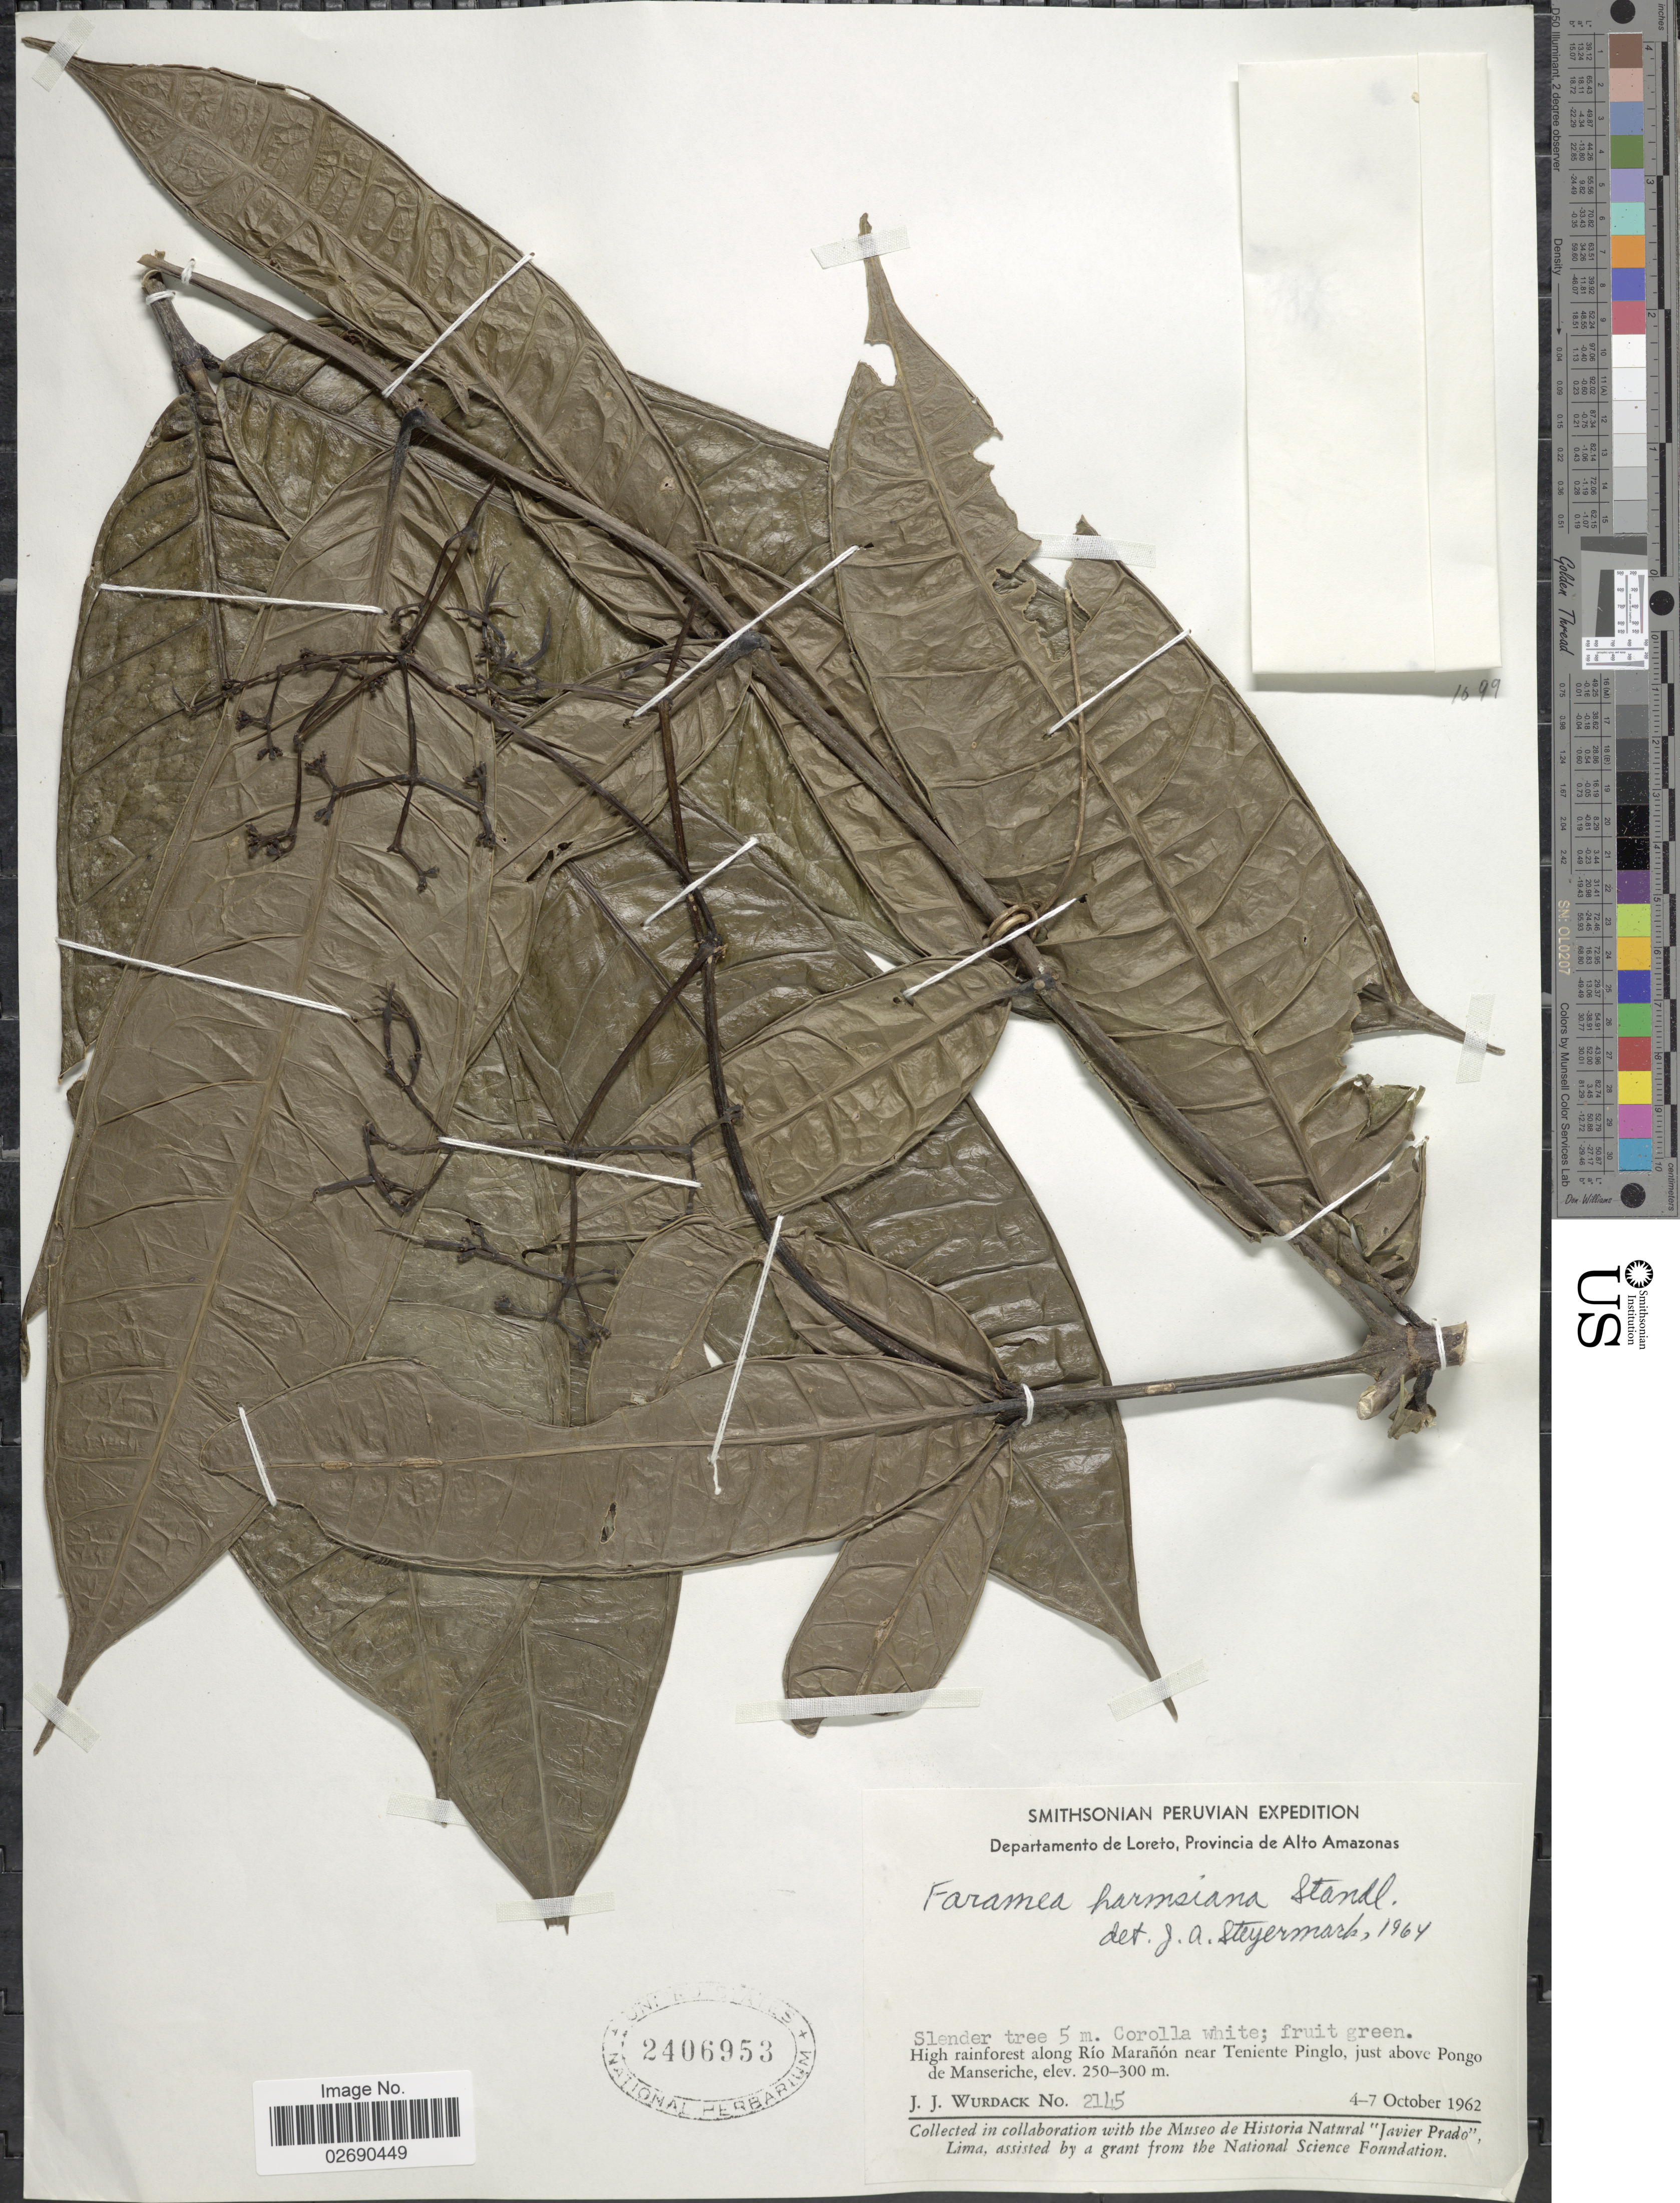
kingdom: Plantae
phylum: Tracheophyta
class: Magnoliopsida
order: Gentianales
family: Rubiaceae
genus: Faramea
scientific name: Faramea harmsiana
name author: Standl.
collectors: J. J. Wurdack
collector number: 2145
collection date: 1962-10-04/1962-10-07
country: Peru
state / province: Loreto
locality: Departamento de Loreto, Provincia de Alto Amazonas, High rainforest along Río Marañón near Teniente Pinglo, just above Pongo de Manseriche.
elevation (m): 250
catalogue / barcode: US 2406953